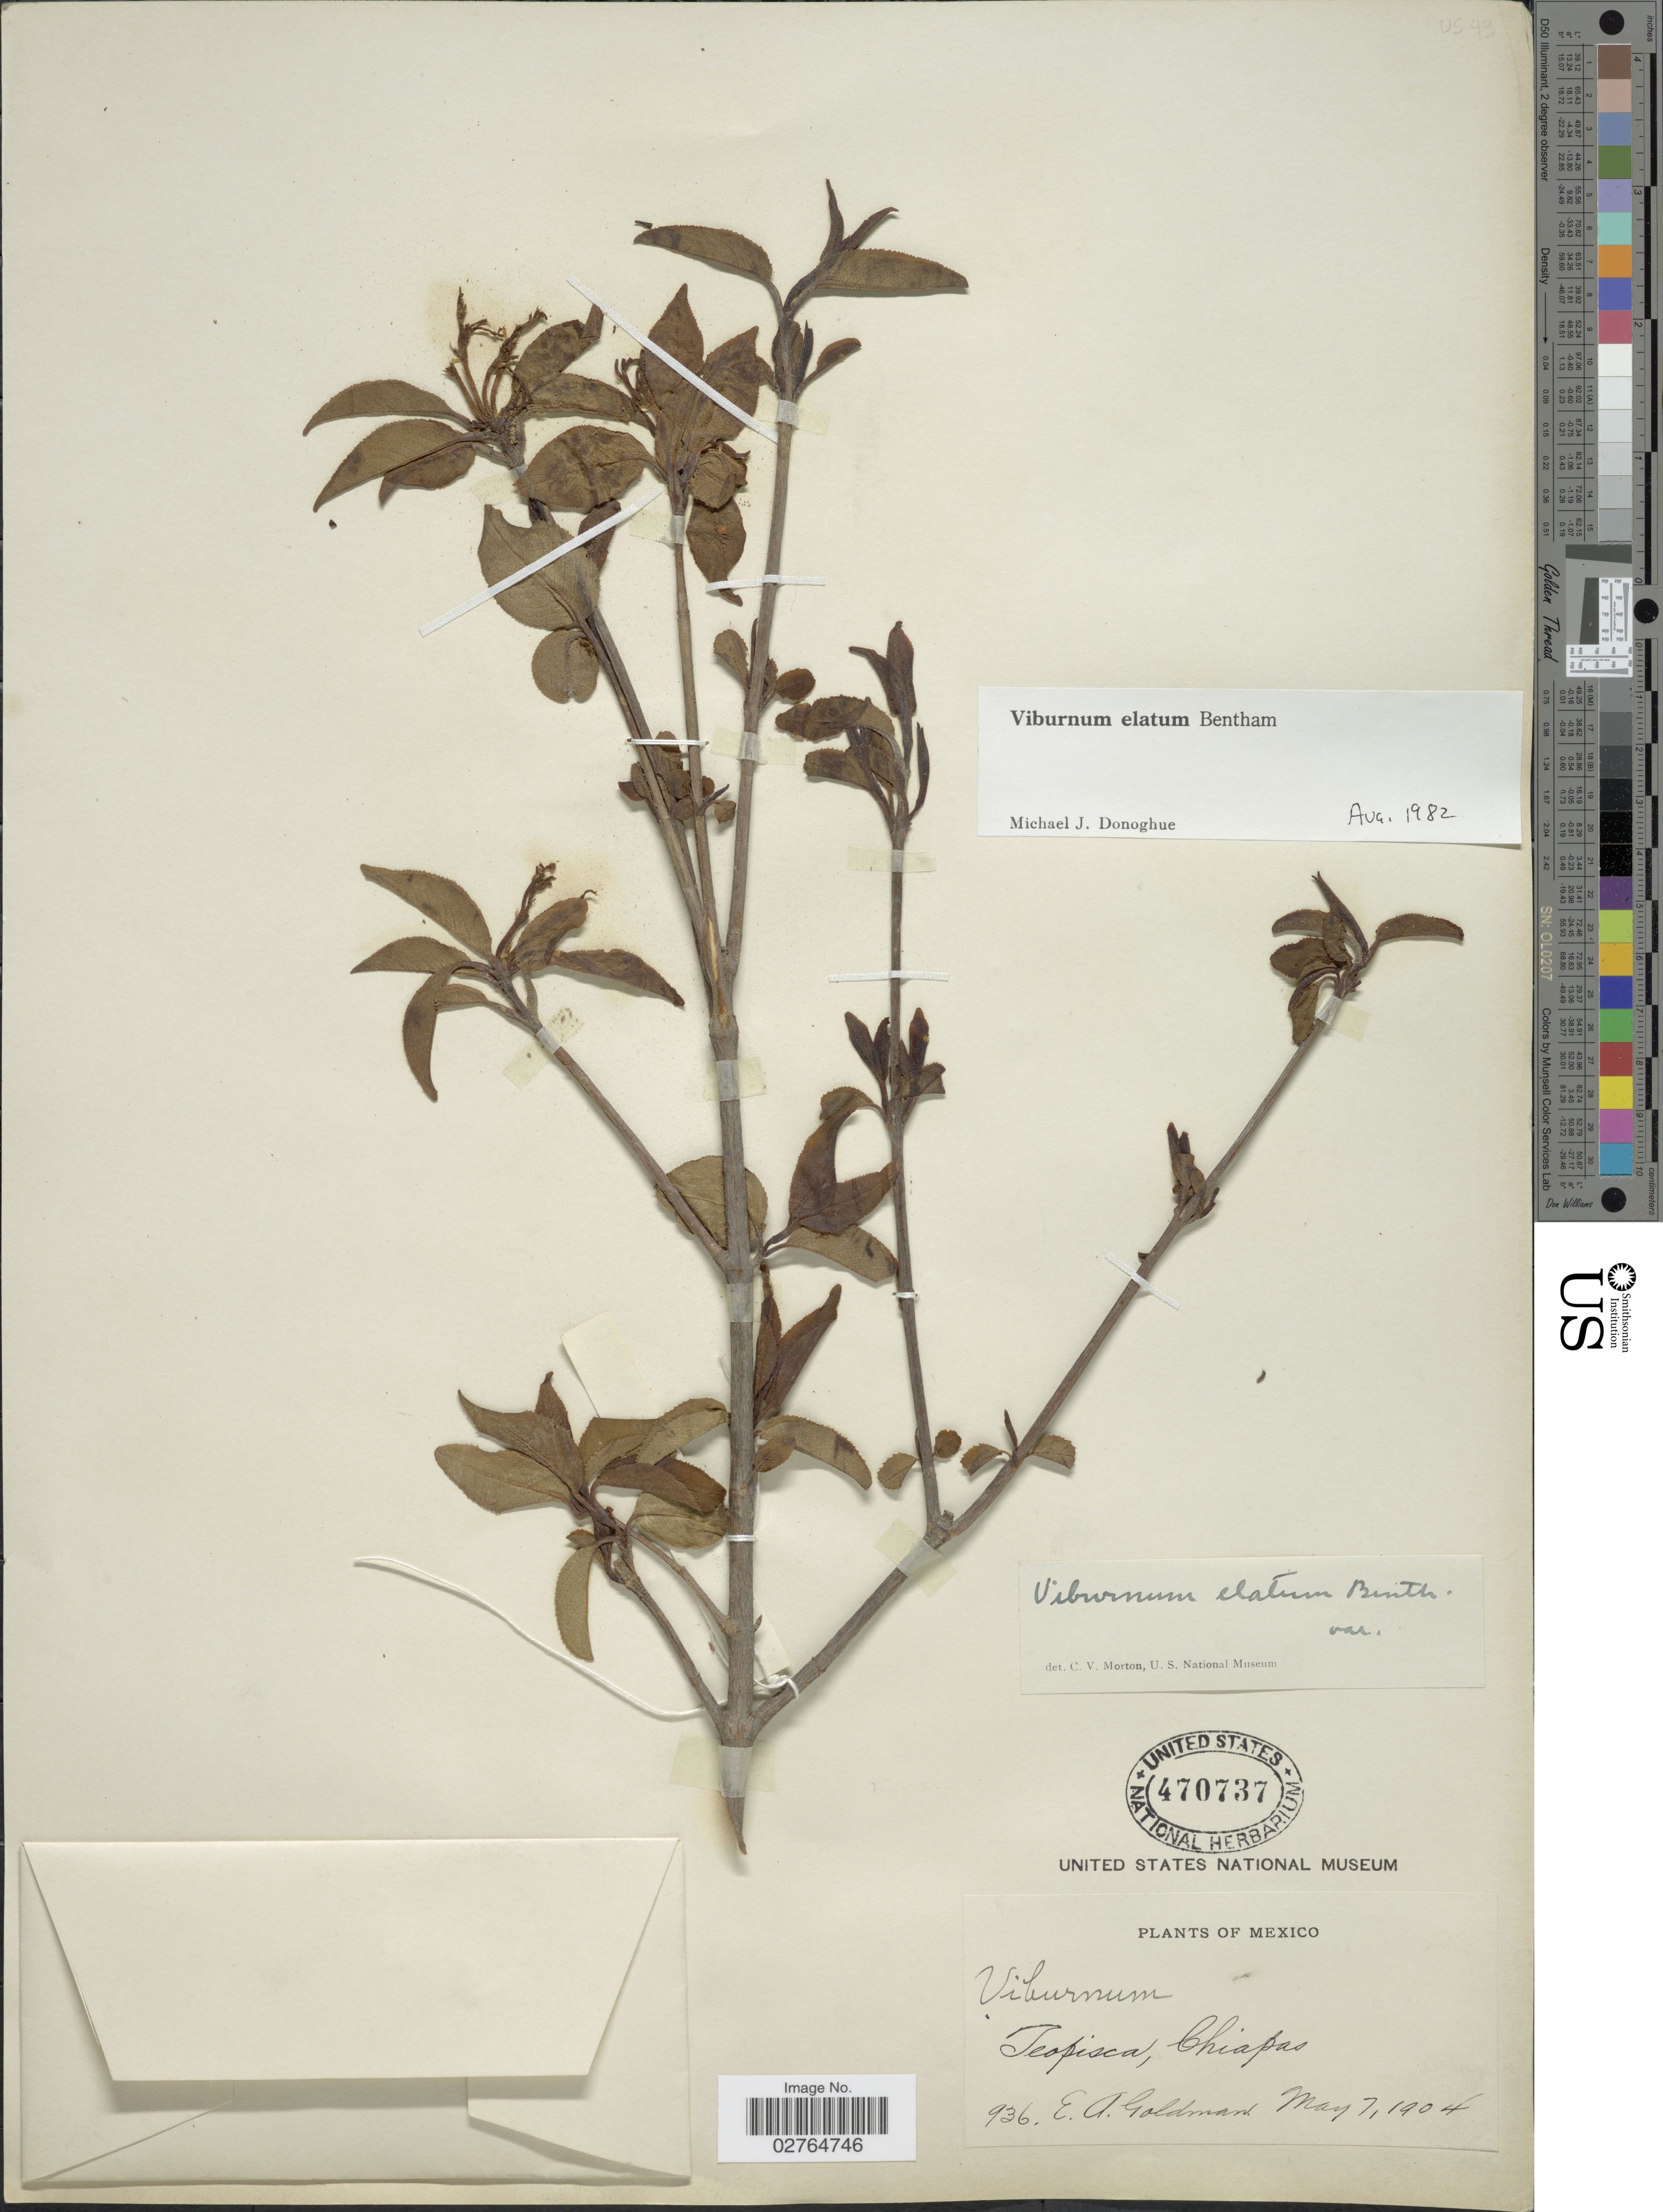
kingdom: Plantae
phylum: Tracheophyta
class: Magnoliopsida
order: Dipsacales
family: Viburnaceae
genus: Viburnum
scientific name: Viburnum elatum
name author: Benth.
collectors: E. A. Goldman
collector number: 936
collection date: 1904-05-07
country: Mexico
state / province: Chiapas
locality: Teopisca.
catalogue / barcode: US 470737